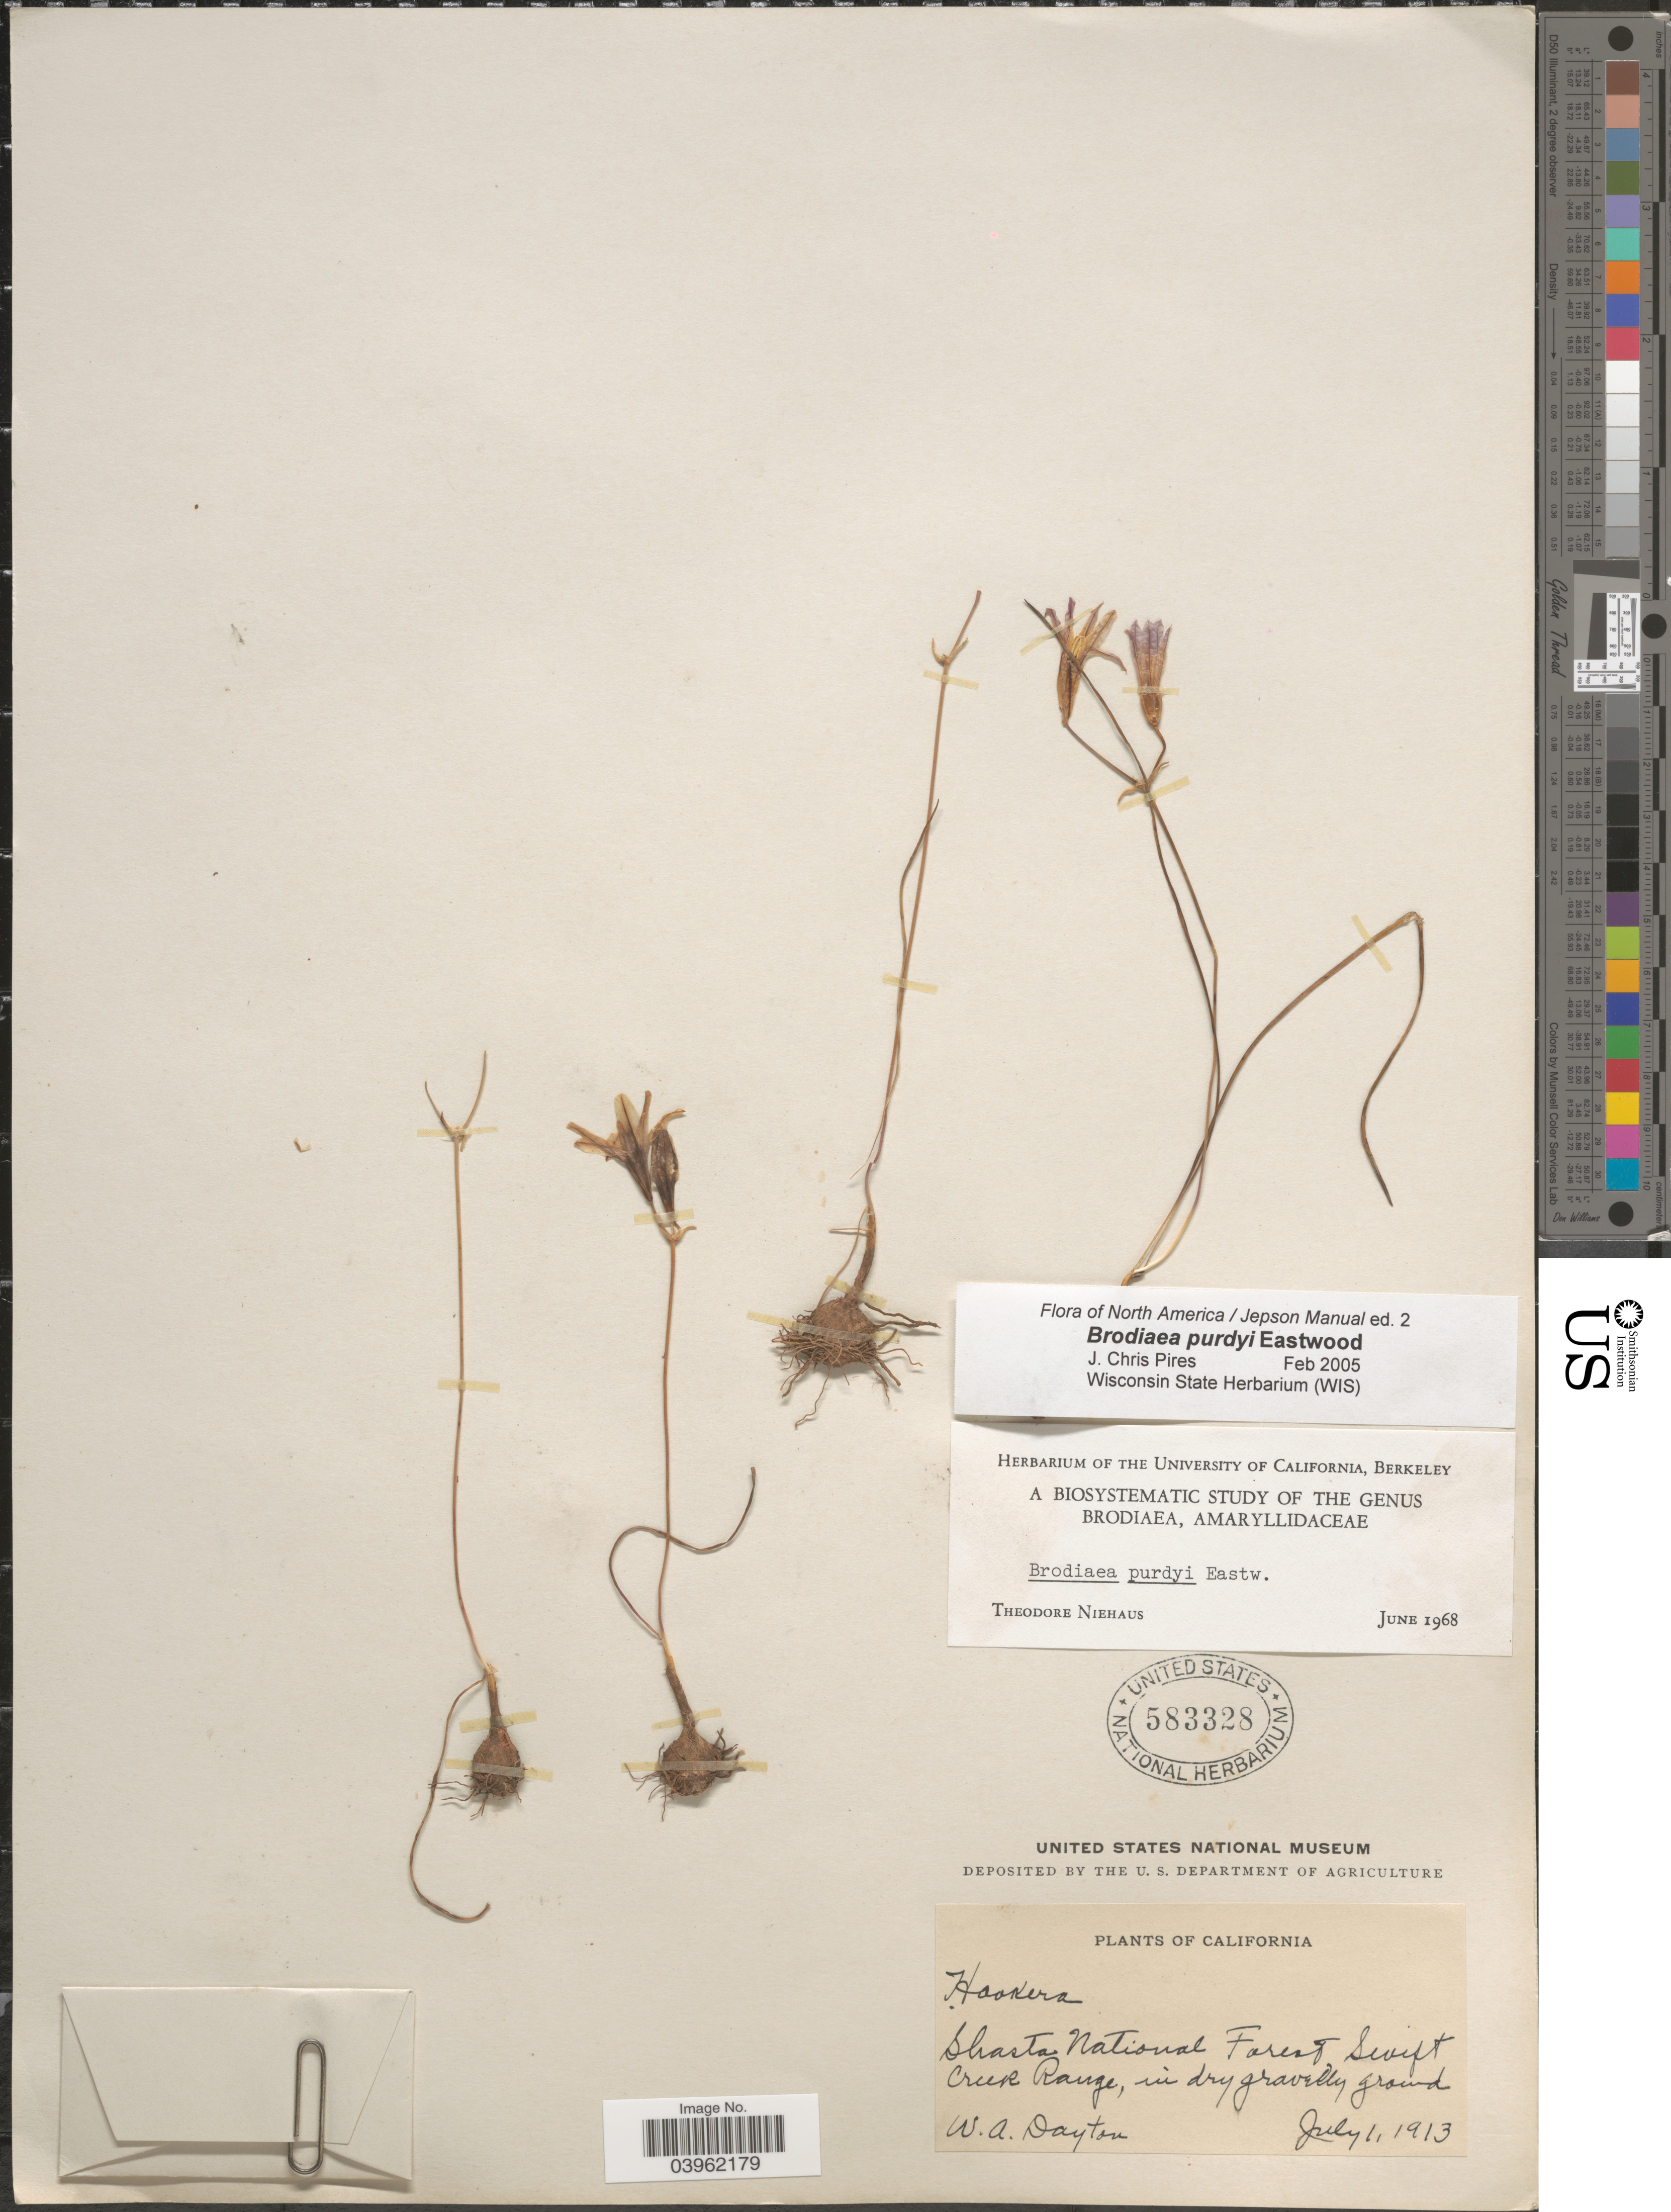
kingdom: Plantae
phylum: Tracheophyta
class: Liliopsida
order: Asparagales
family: Asparagaceae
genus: Brodiaea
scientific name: Brodiaea purdyi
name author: Eastw.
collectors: W. Dayton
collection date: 1913-07-01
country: United States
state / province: California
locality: Shasta National Forest Swift Creek Range.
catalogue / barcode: US 583328